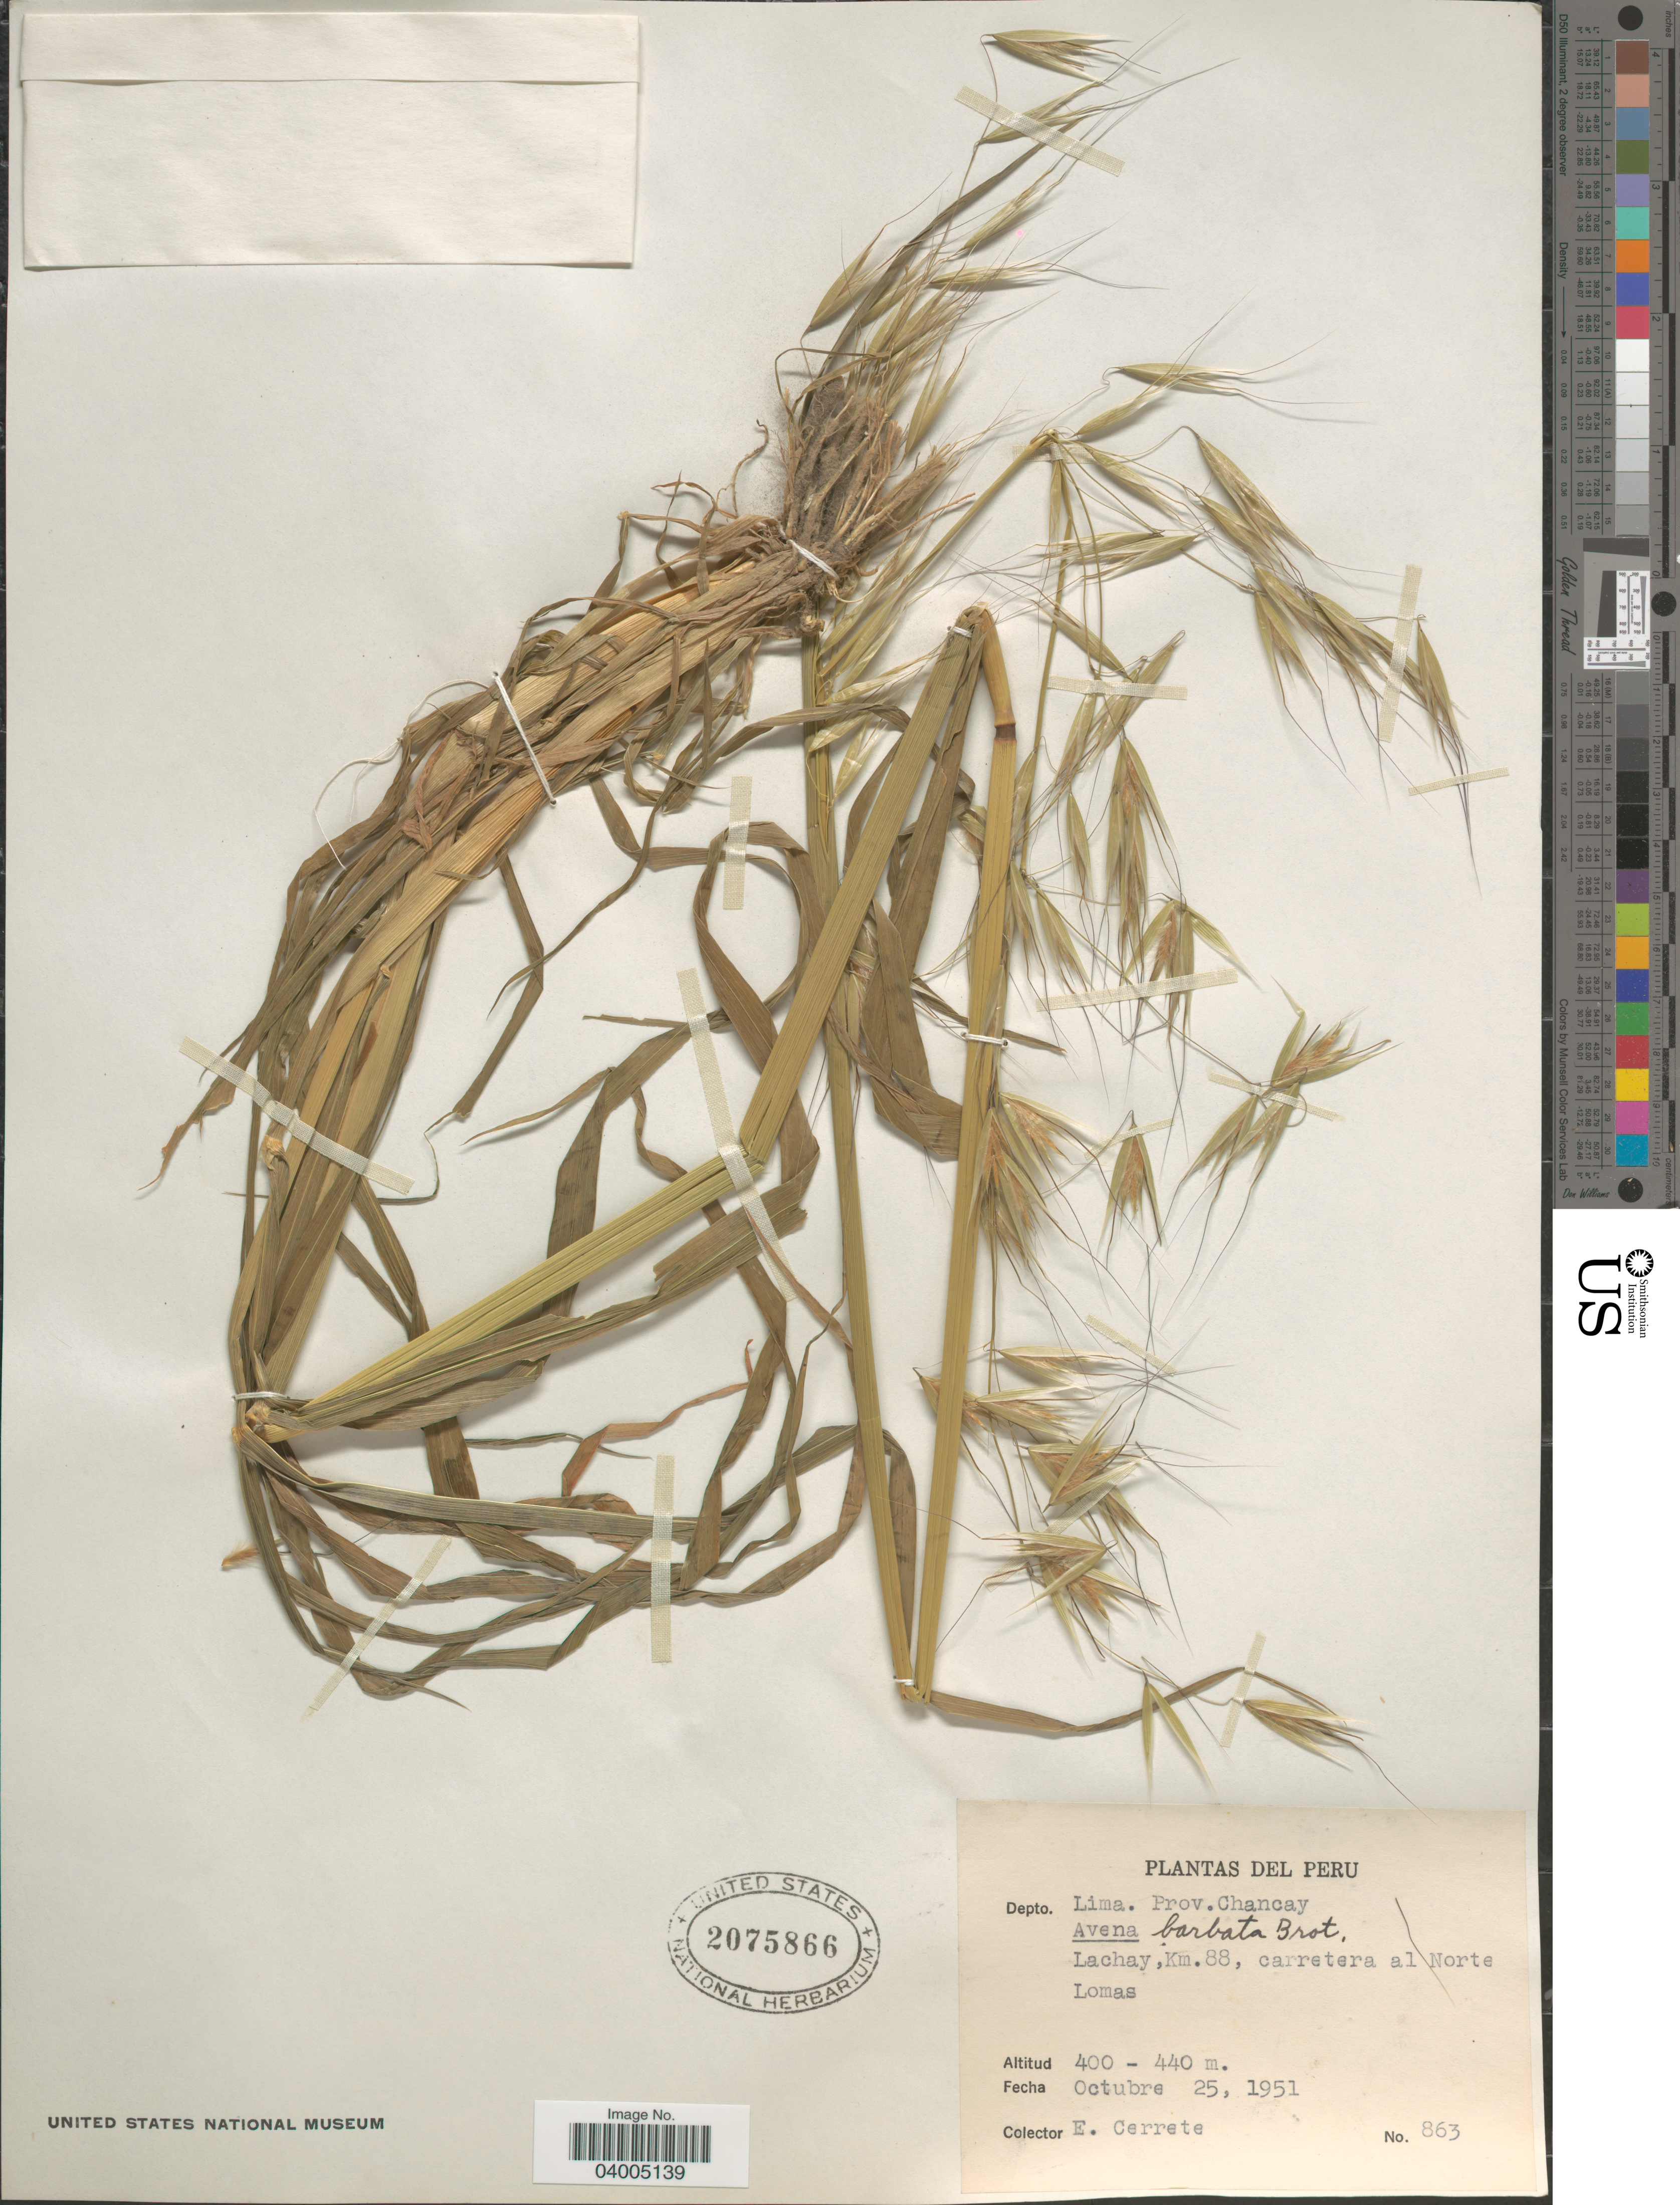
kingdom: Plantae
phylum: Tracheophyta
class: Liliopsida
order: Poales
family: Poaceae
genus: Avena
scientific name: Avena barbata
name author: Pott ex Link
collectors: E. Cerrate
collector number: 863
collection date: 1951-10-25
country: Peru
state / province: Lima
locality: Depto. Lima. Prov. Chancay. Lachay, Km. 88, carretera al Norte Lomas.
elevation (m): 400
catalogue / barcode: US 2075866